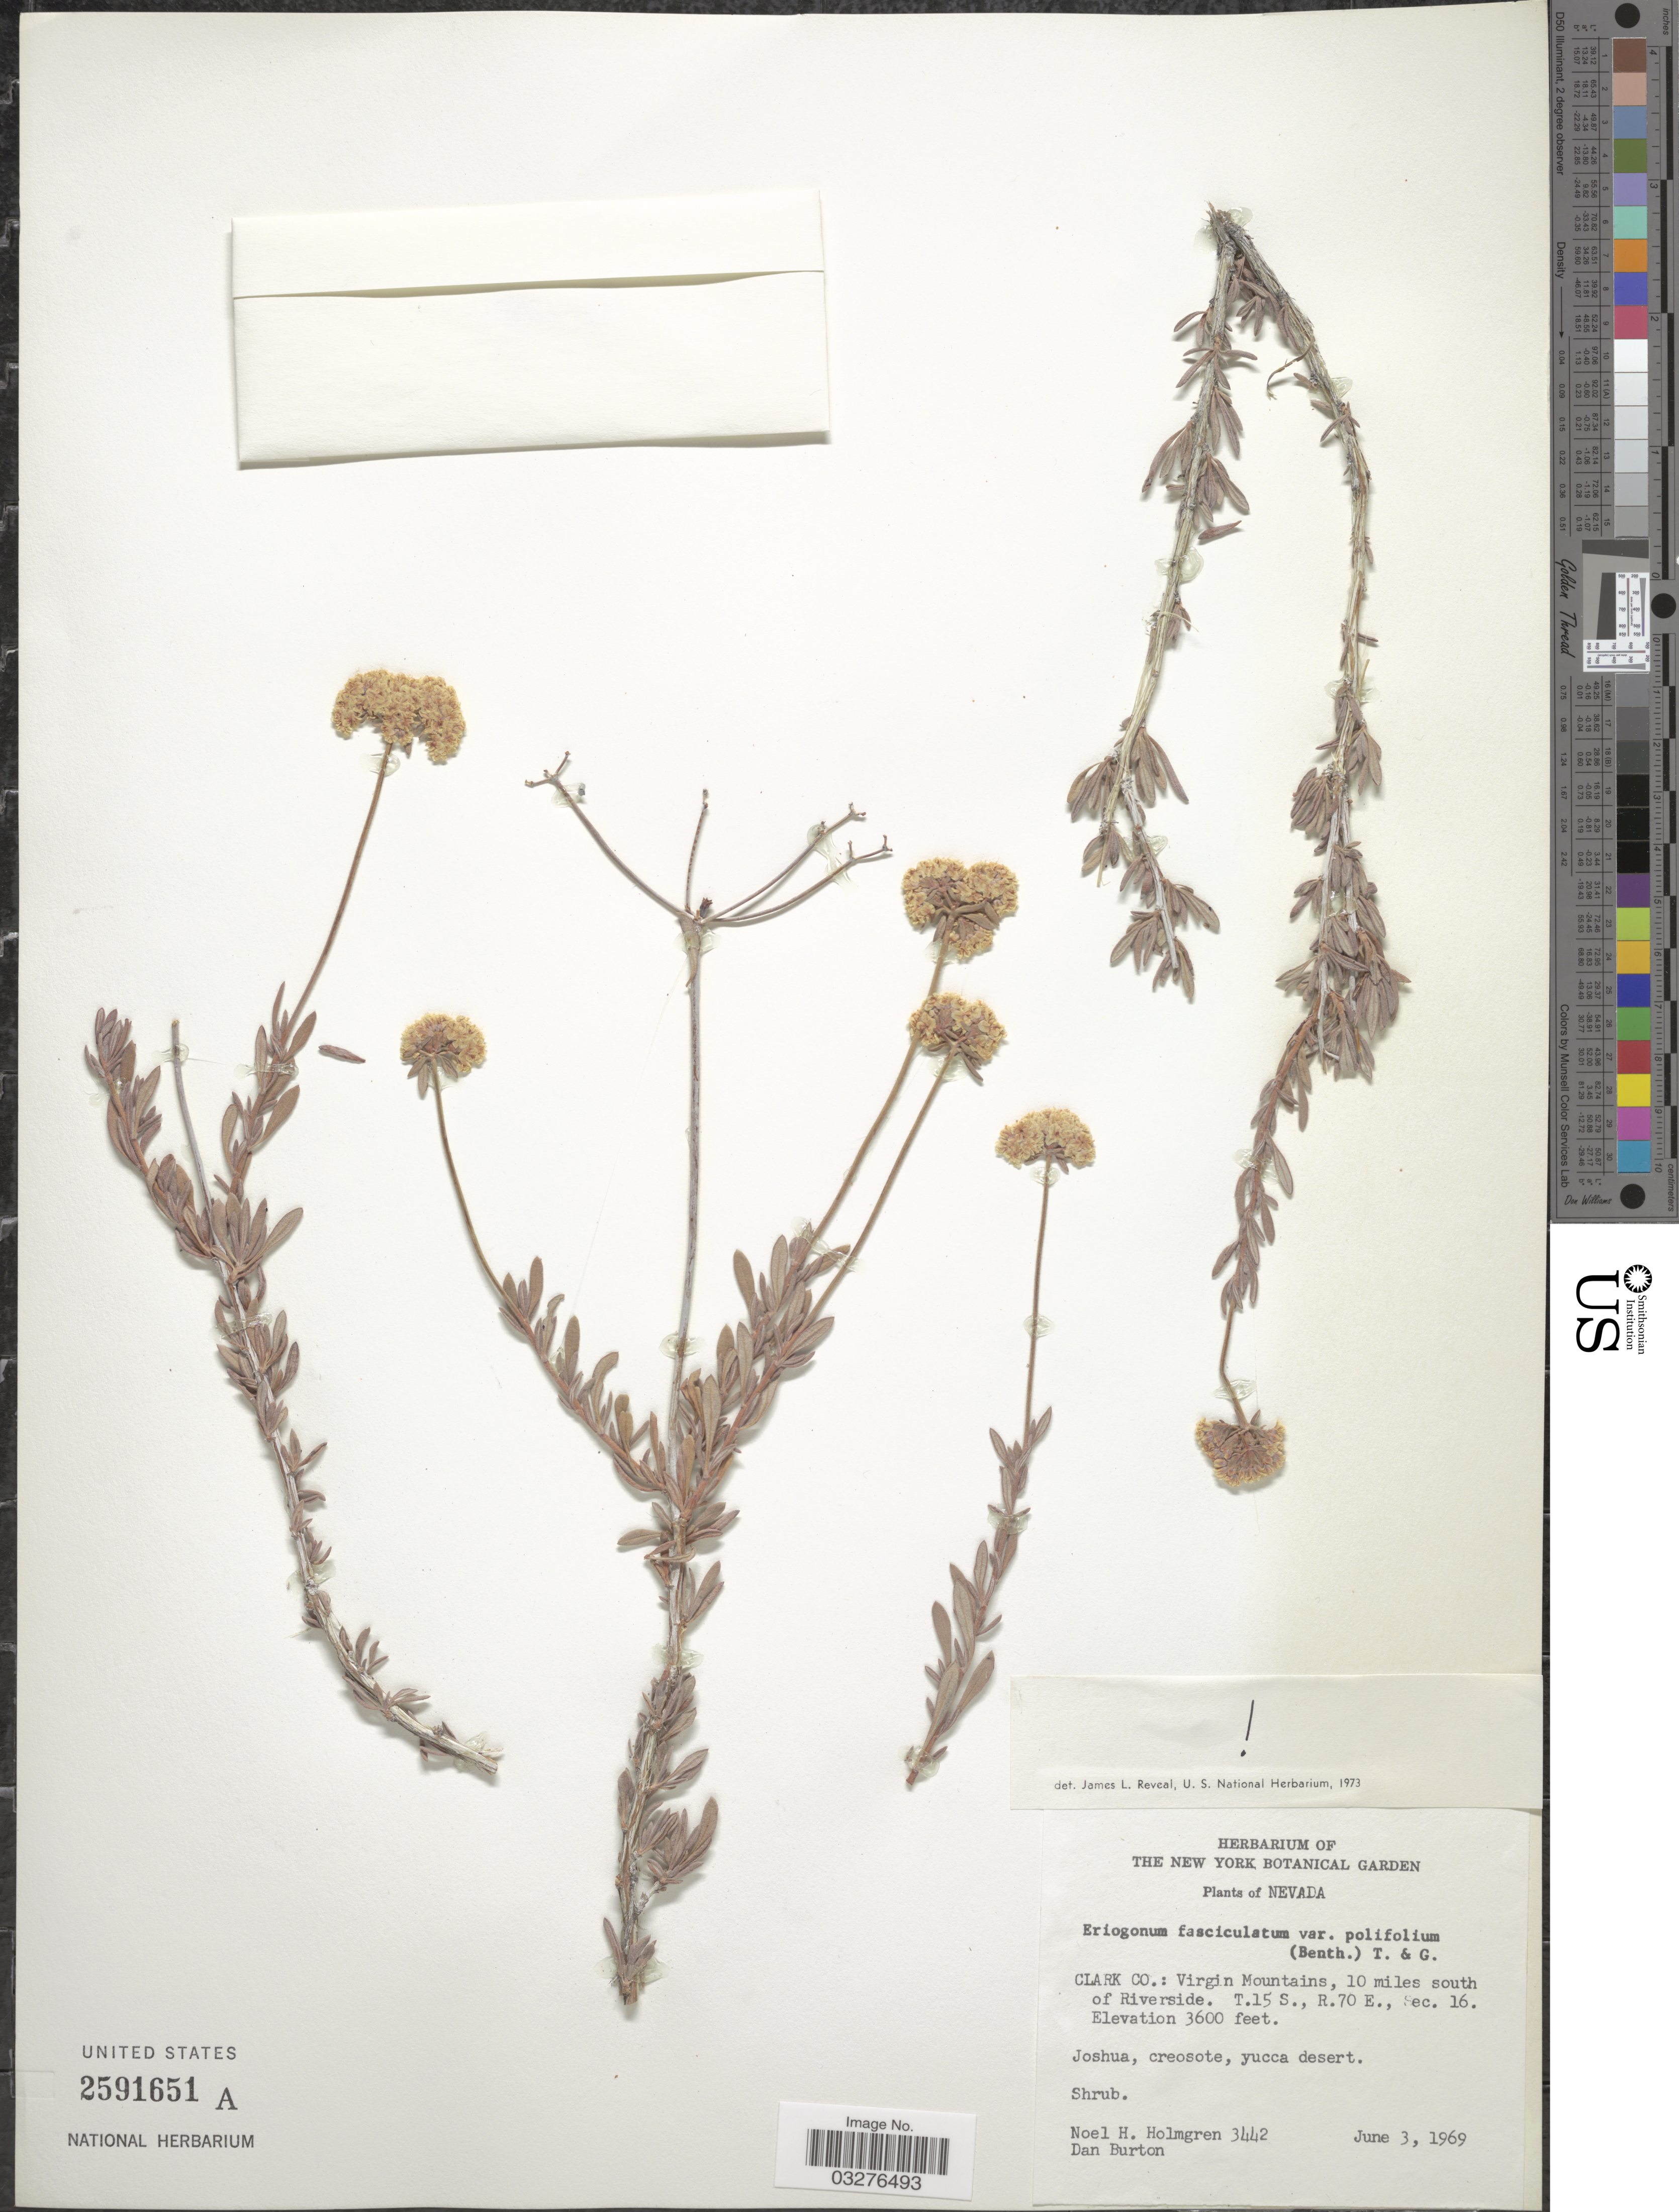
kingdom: Plantae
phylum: Tracheophyta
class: Magnoliopsida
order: Caryophyllales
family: Polygonaceae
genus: Eriogonum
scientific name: Eriogonum fasciculatum var. polifolium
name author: (Benth.) Torr. & A. Gray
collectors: N. H. Holmgren & D. Burton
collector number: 3442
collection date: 1969-06-03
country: United States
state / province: Nevada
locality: Clark Co.: Virgin Mountains, 10 miles south of Riverside, T15S, R70E, Sec. 16.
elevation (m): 1097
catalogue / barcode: US 2591651A